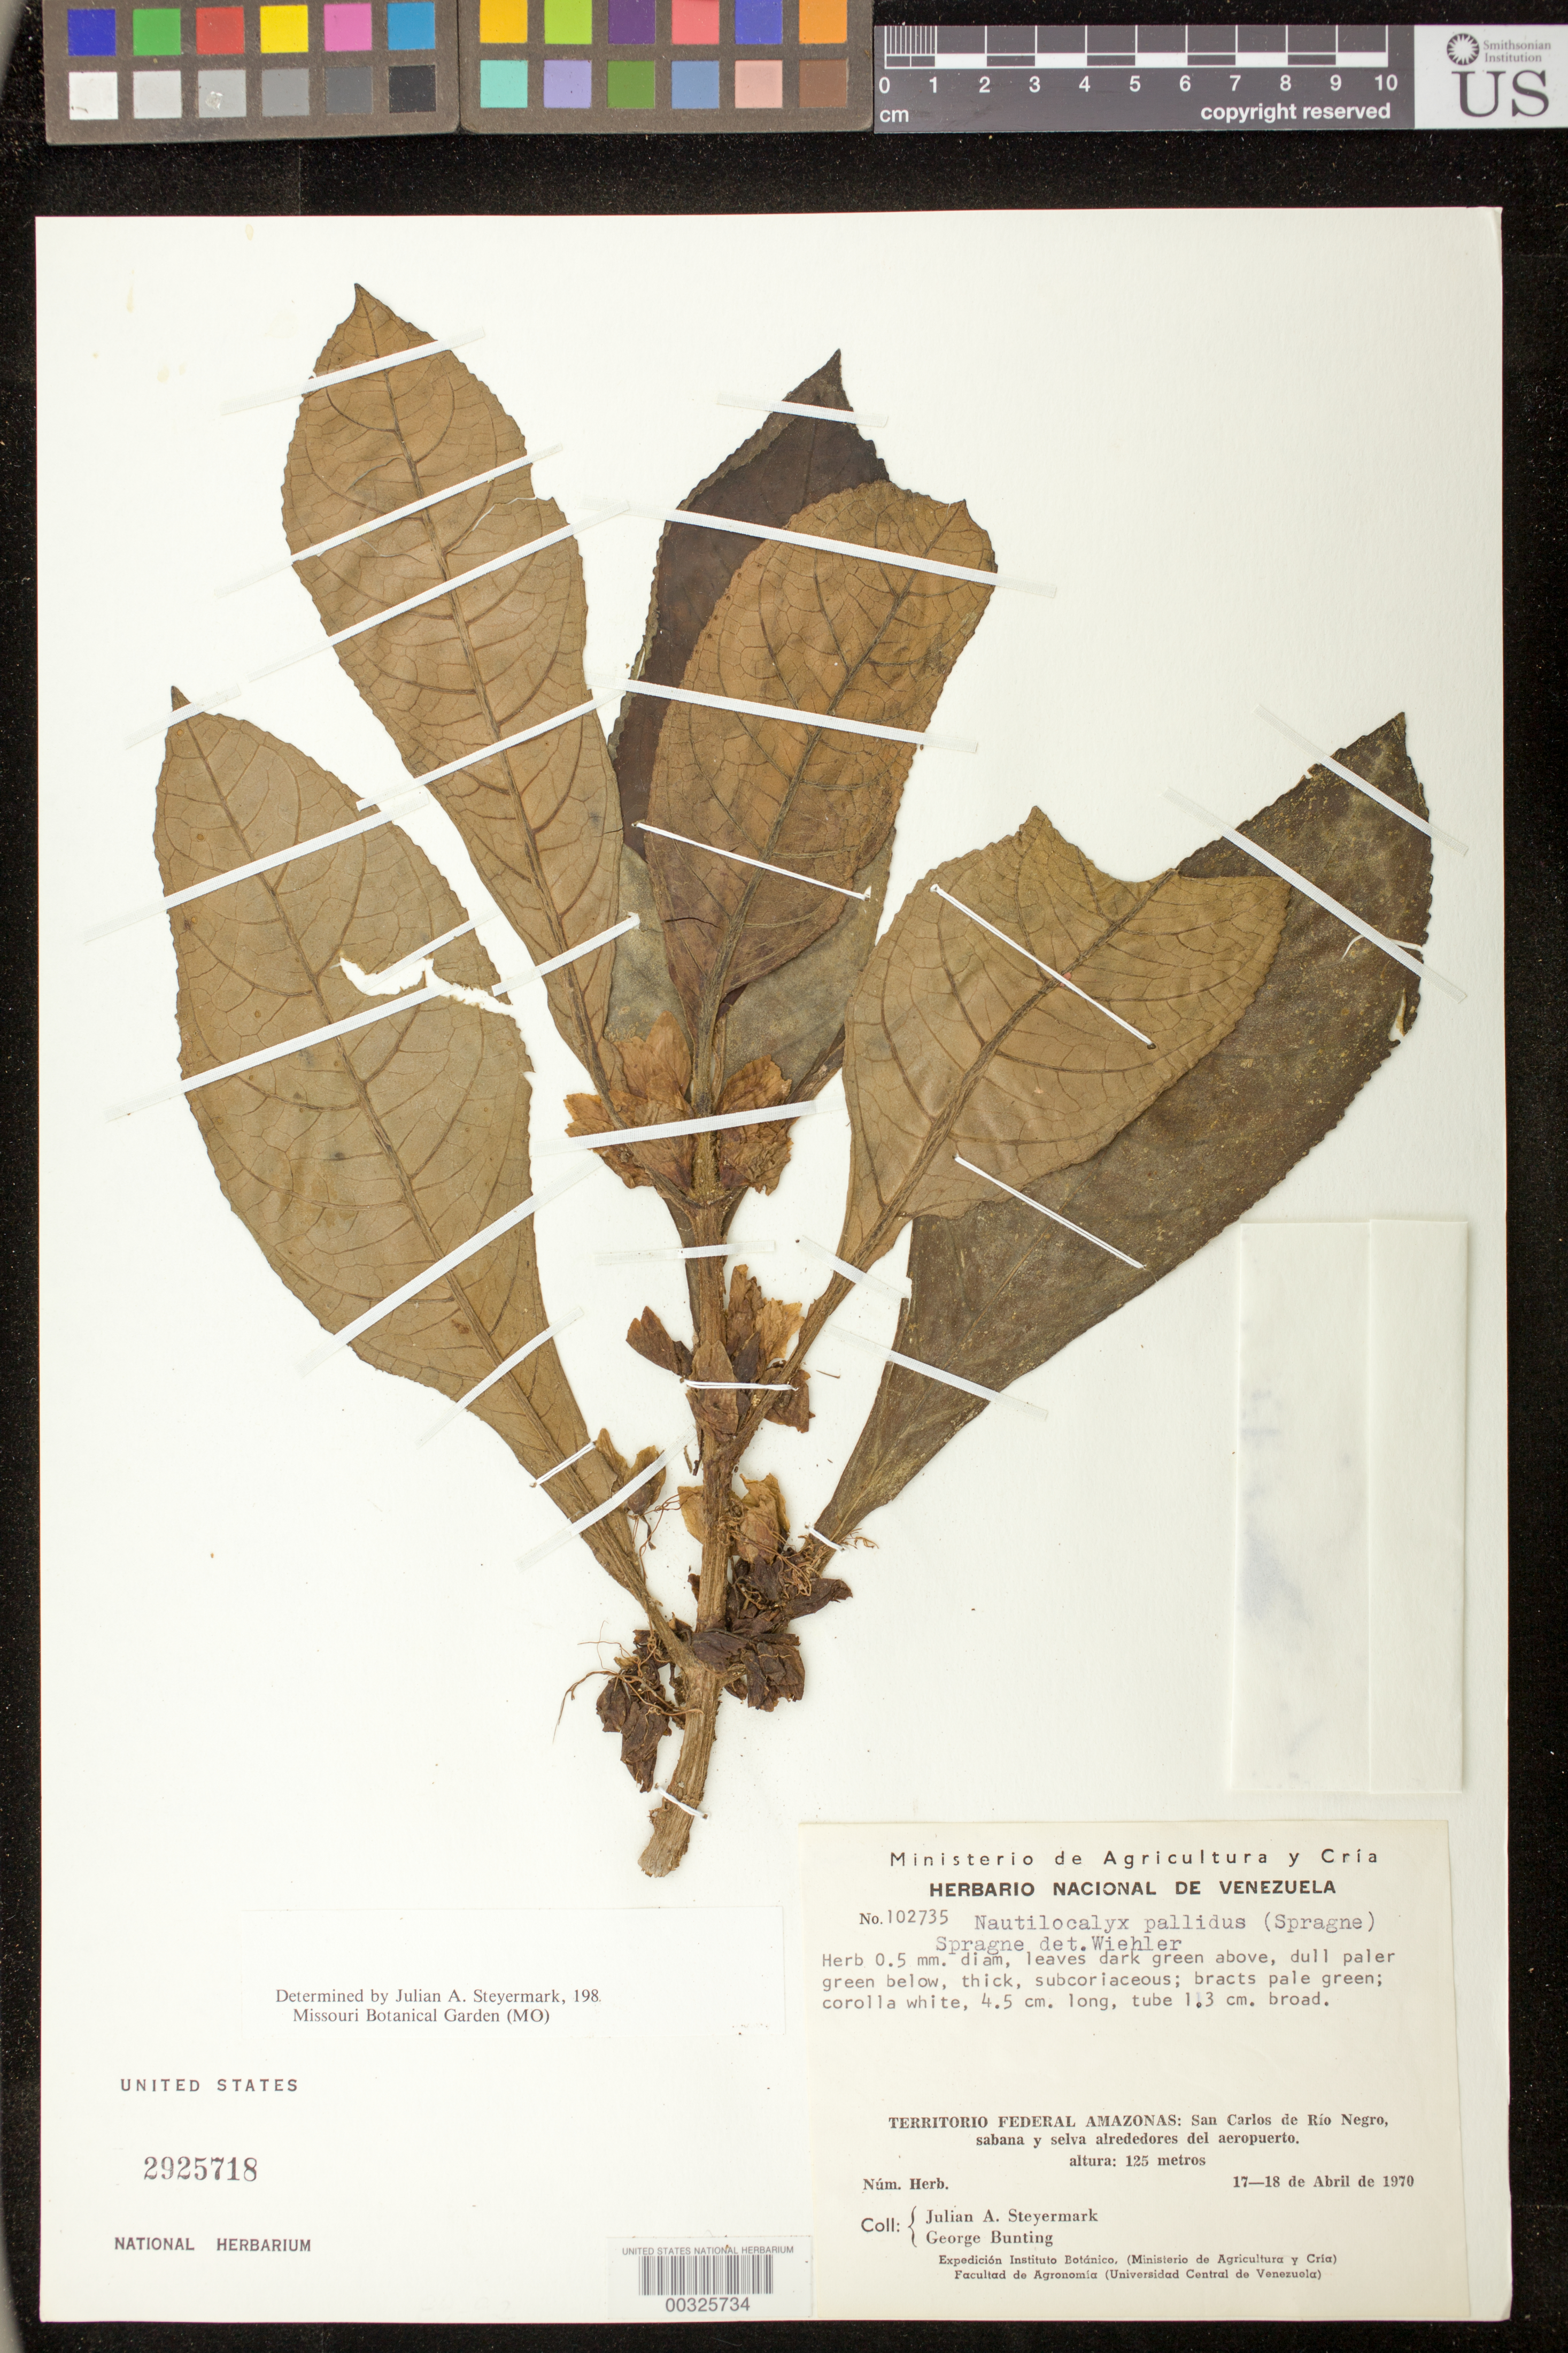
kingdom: Plantae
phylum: Tracheophyta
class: Magnoliopsida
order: Lamiales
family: Gesneriaceae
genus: Nautilocalyx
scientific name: Nautilocalyx pallidus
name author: (Sprague) C. Sprague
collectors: J. Steyermark & G. S. Bunting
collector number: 102735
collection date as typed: Apr 1970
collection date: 1970-04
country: Venezuela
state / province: Amazonas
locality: San Carlos de Rio Negro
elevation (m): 125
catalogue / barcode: US 2925718